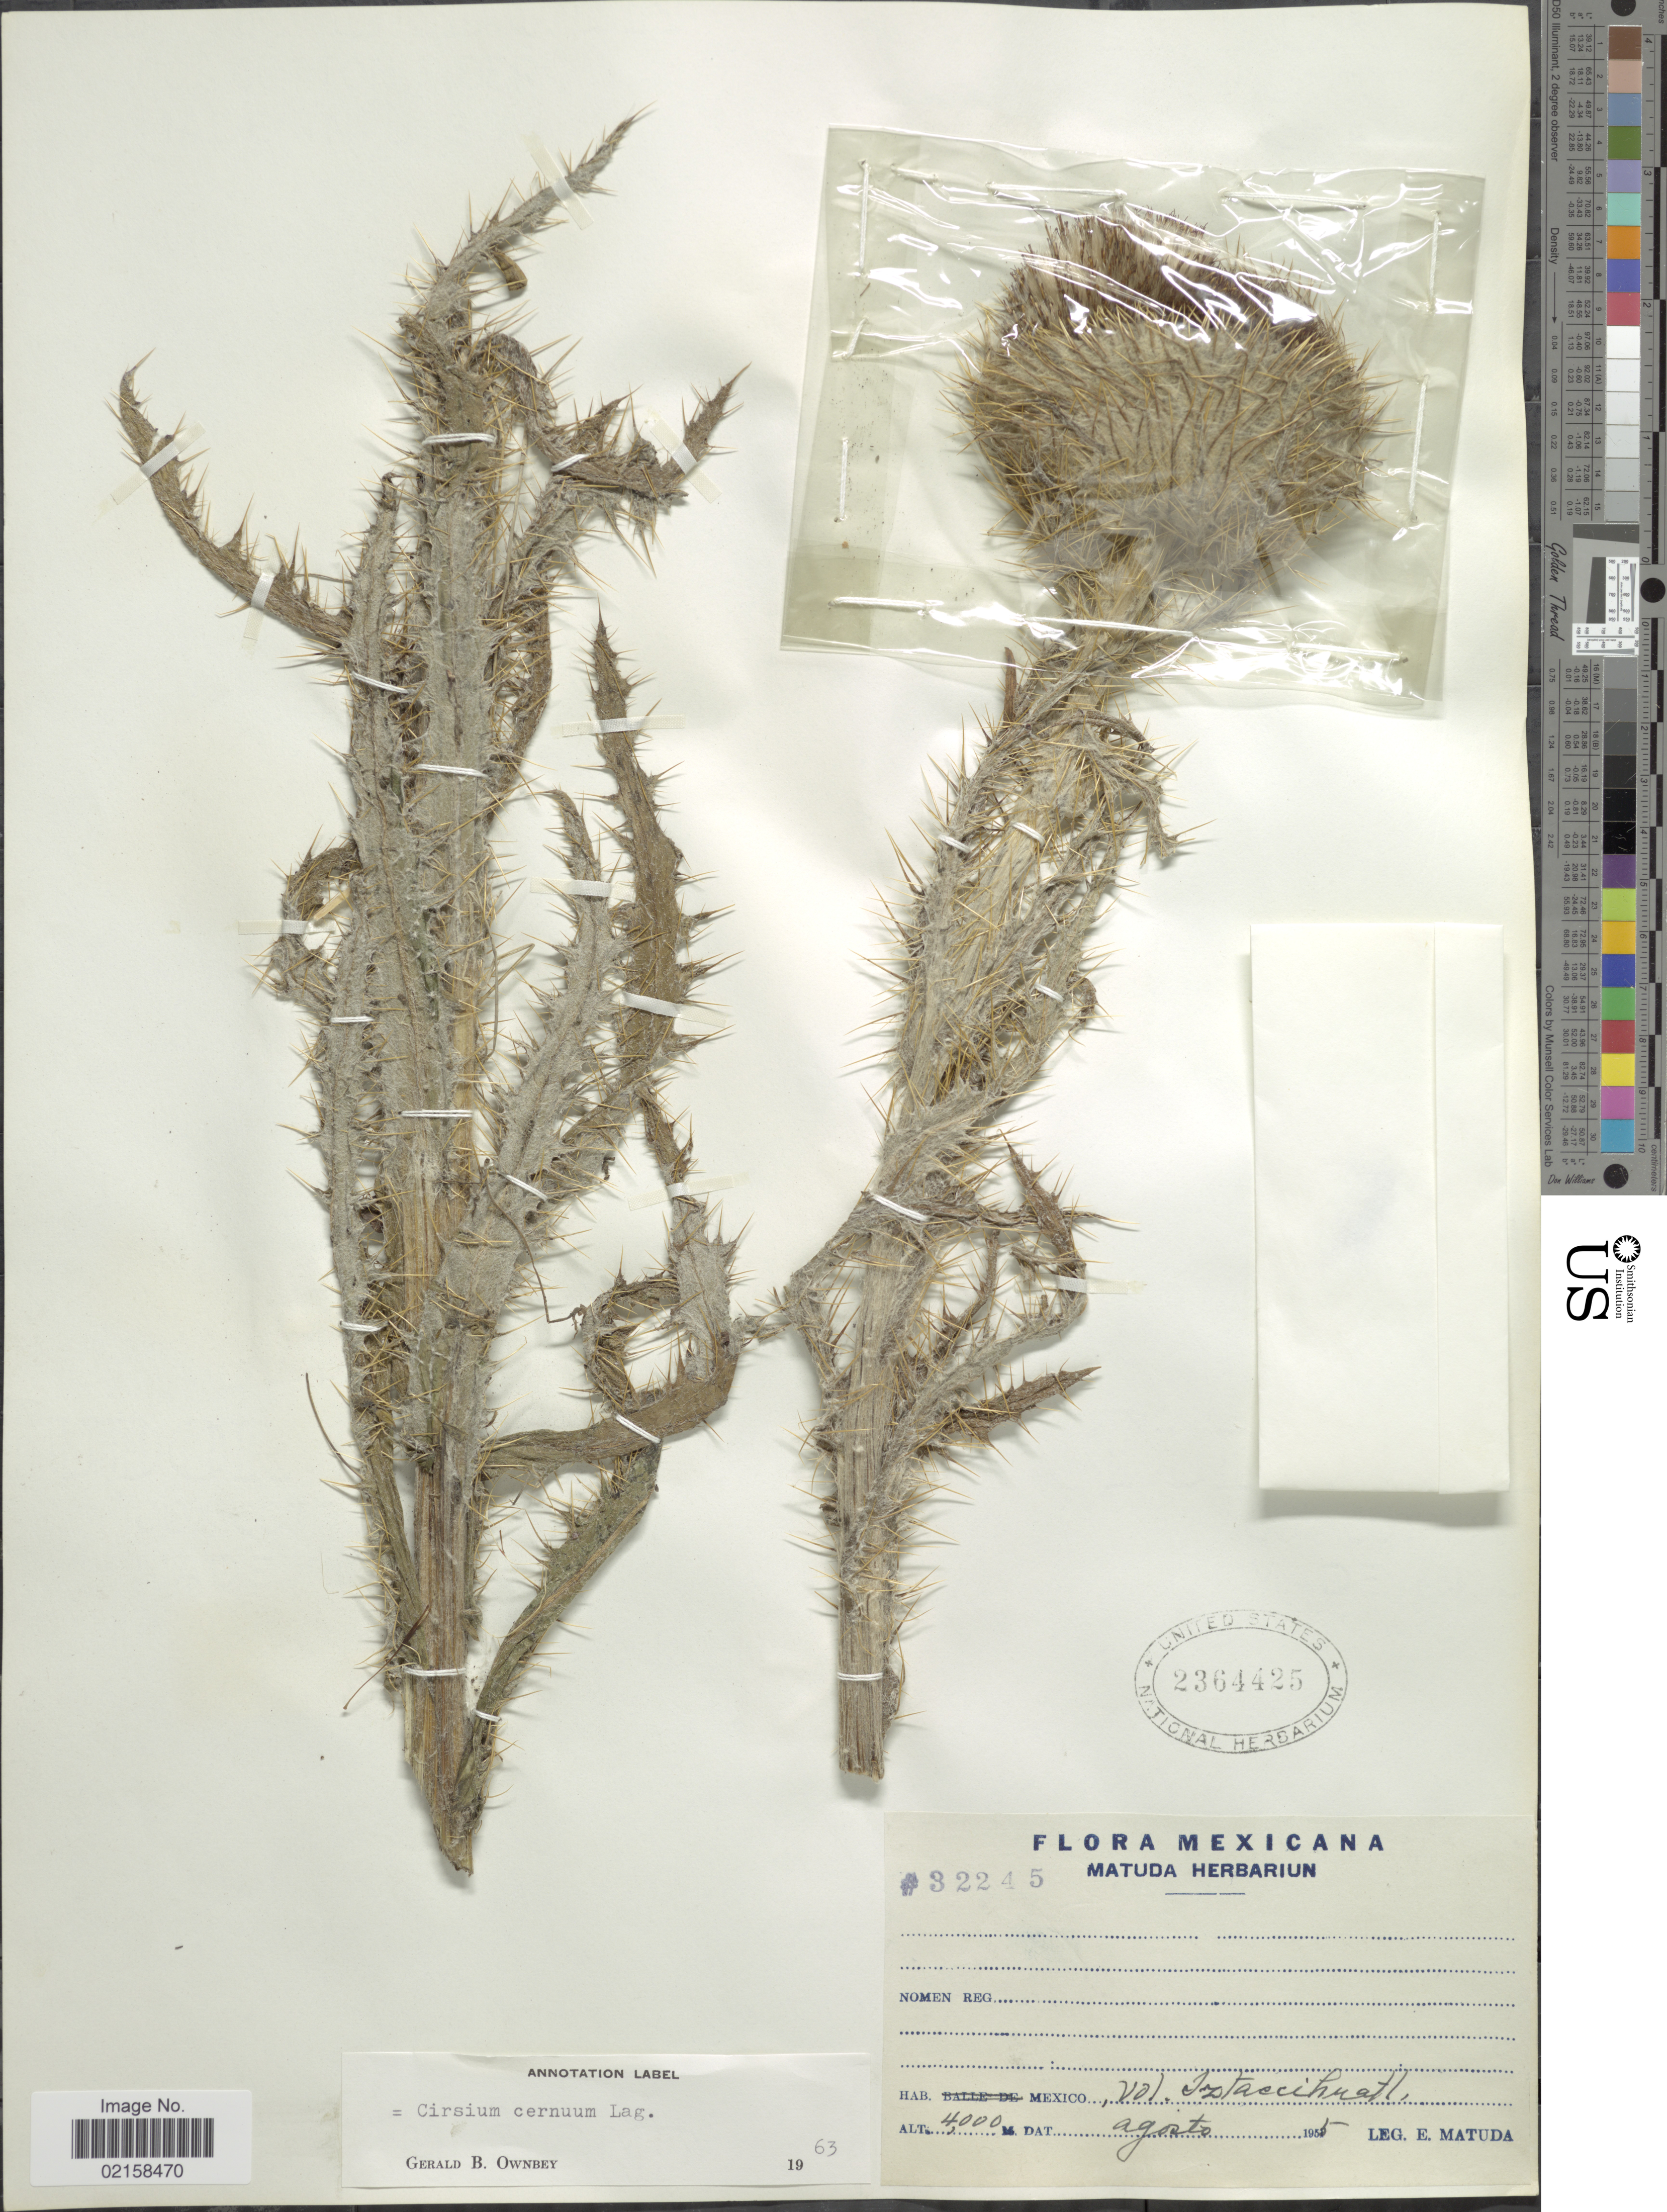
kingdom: Plantae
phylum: Tracheophyta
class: Magnoliopsida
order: Asterales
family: Asteraceae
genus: Cirsium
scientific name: Cirsium nivale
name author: (Kunth) F. Dietr.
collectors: E. Matuda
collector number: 32245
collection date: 1955-08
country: Mexico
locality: Vol. Iztaccihuatl.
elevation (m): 4000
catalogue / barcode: US 2364425